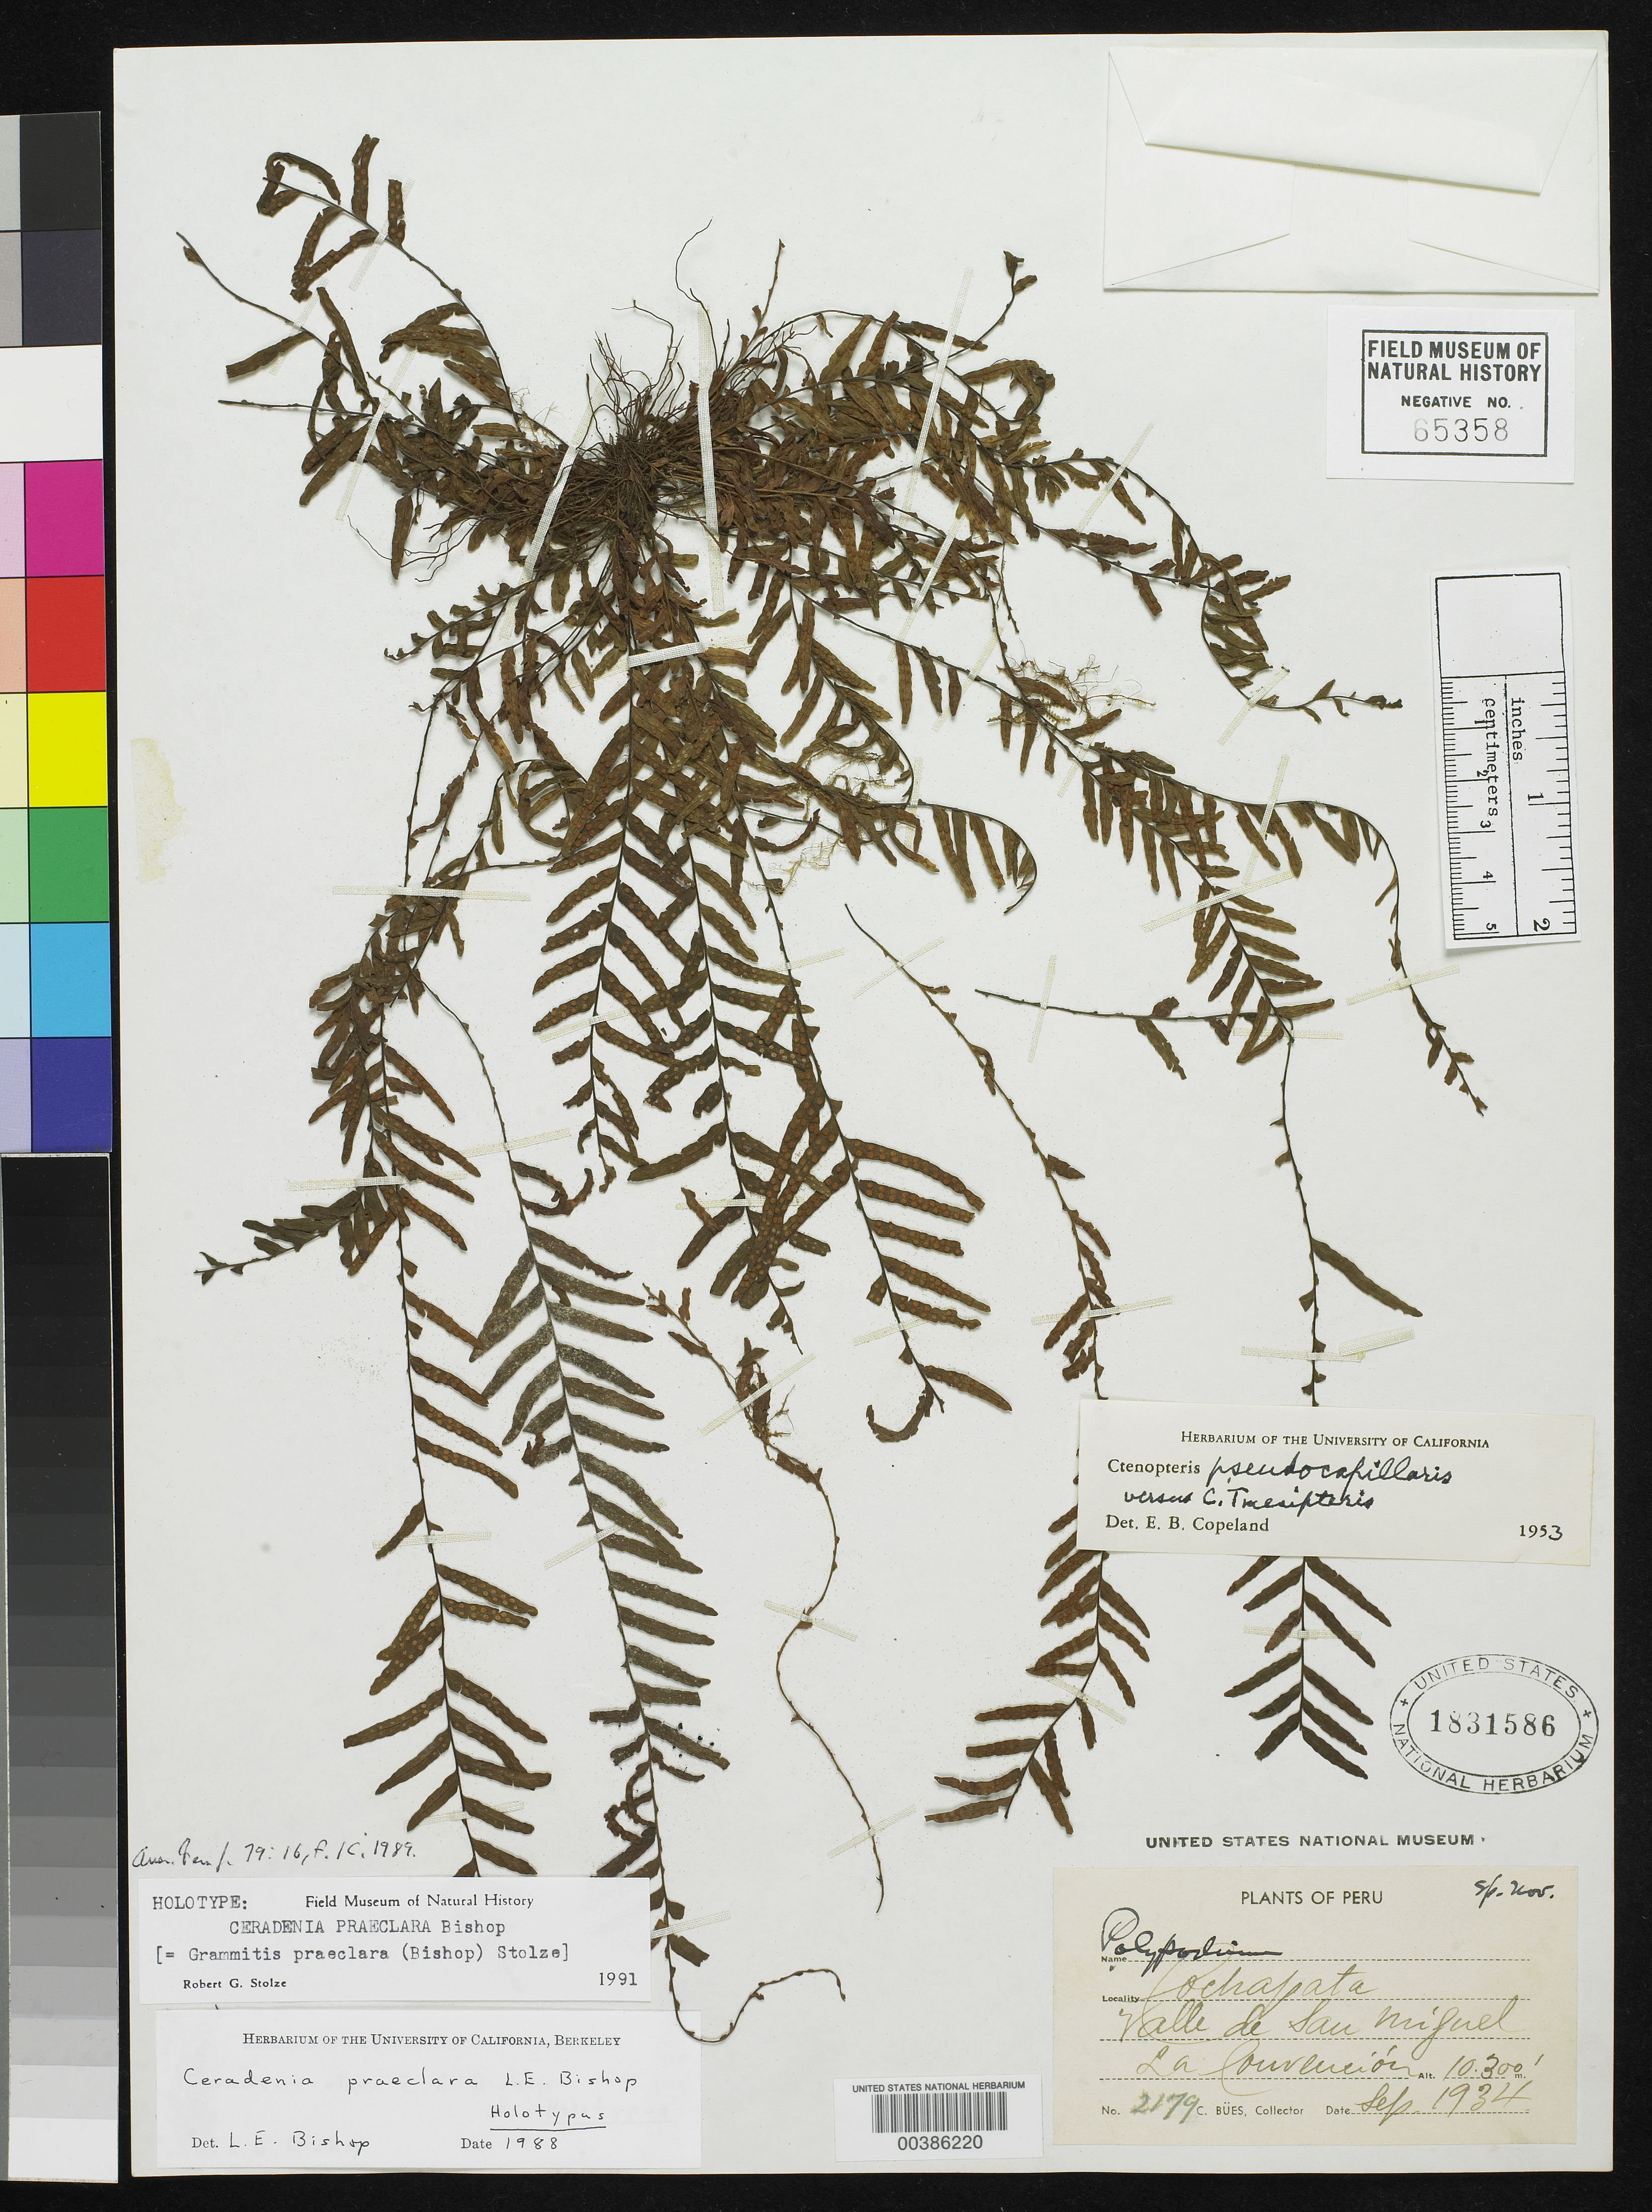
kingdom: Plantae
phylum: Tracheophyta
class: Polypodiopsida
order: Polypodiales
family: Polypodiaceae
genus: Ceradenia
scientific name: Ceradenia praeclara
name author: L.E. Bishop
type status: Holotype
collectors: C. Bues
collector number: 2179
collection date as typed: Sep 1934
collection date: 1934-09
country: Peru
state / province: Cusco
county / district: La Convención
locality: Valle de San Miguel, La Convención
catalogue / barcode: US 1831586